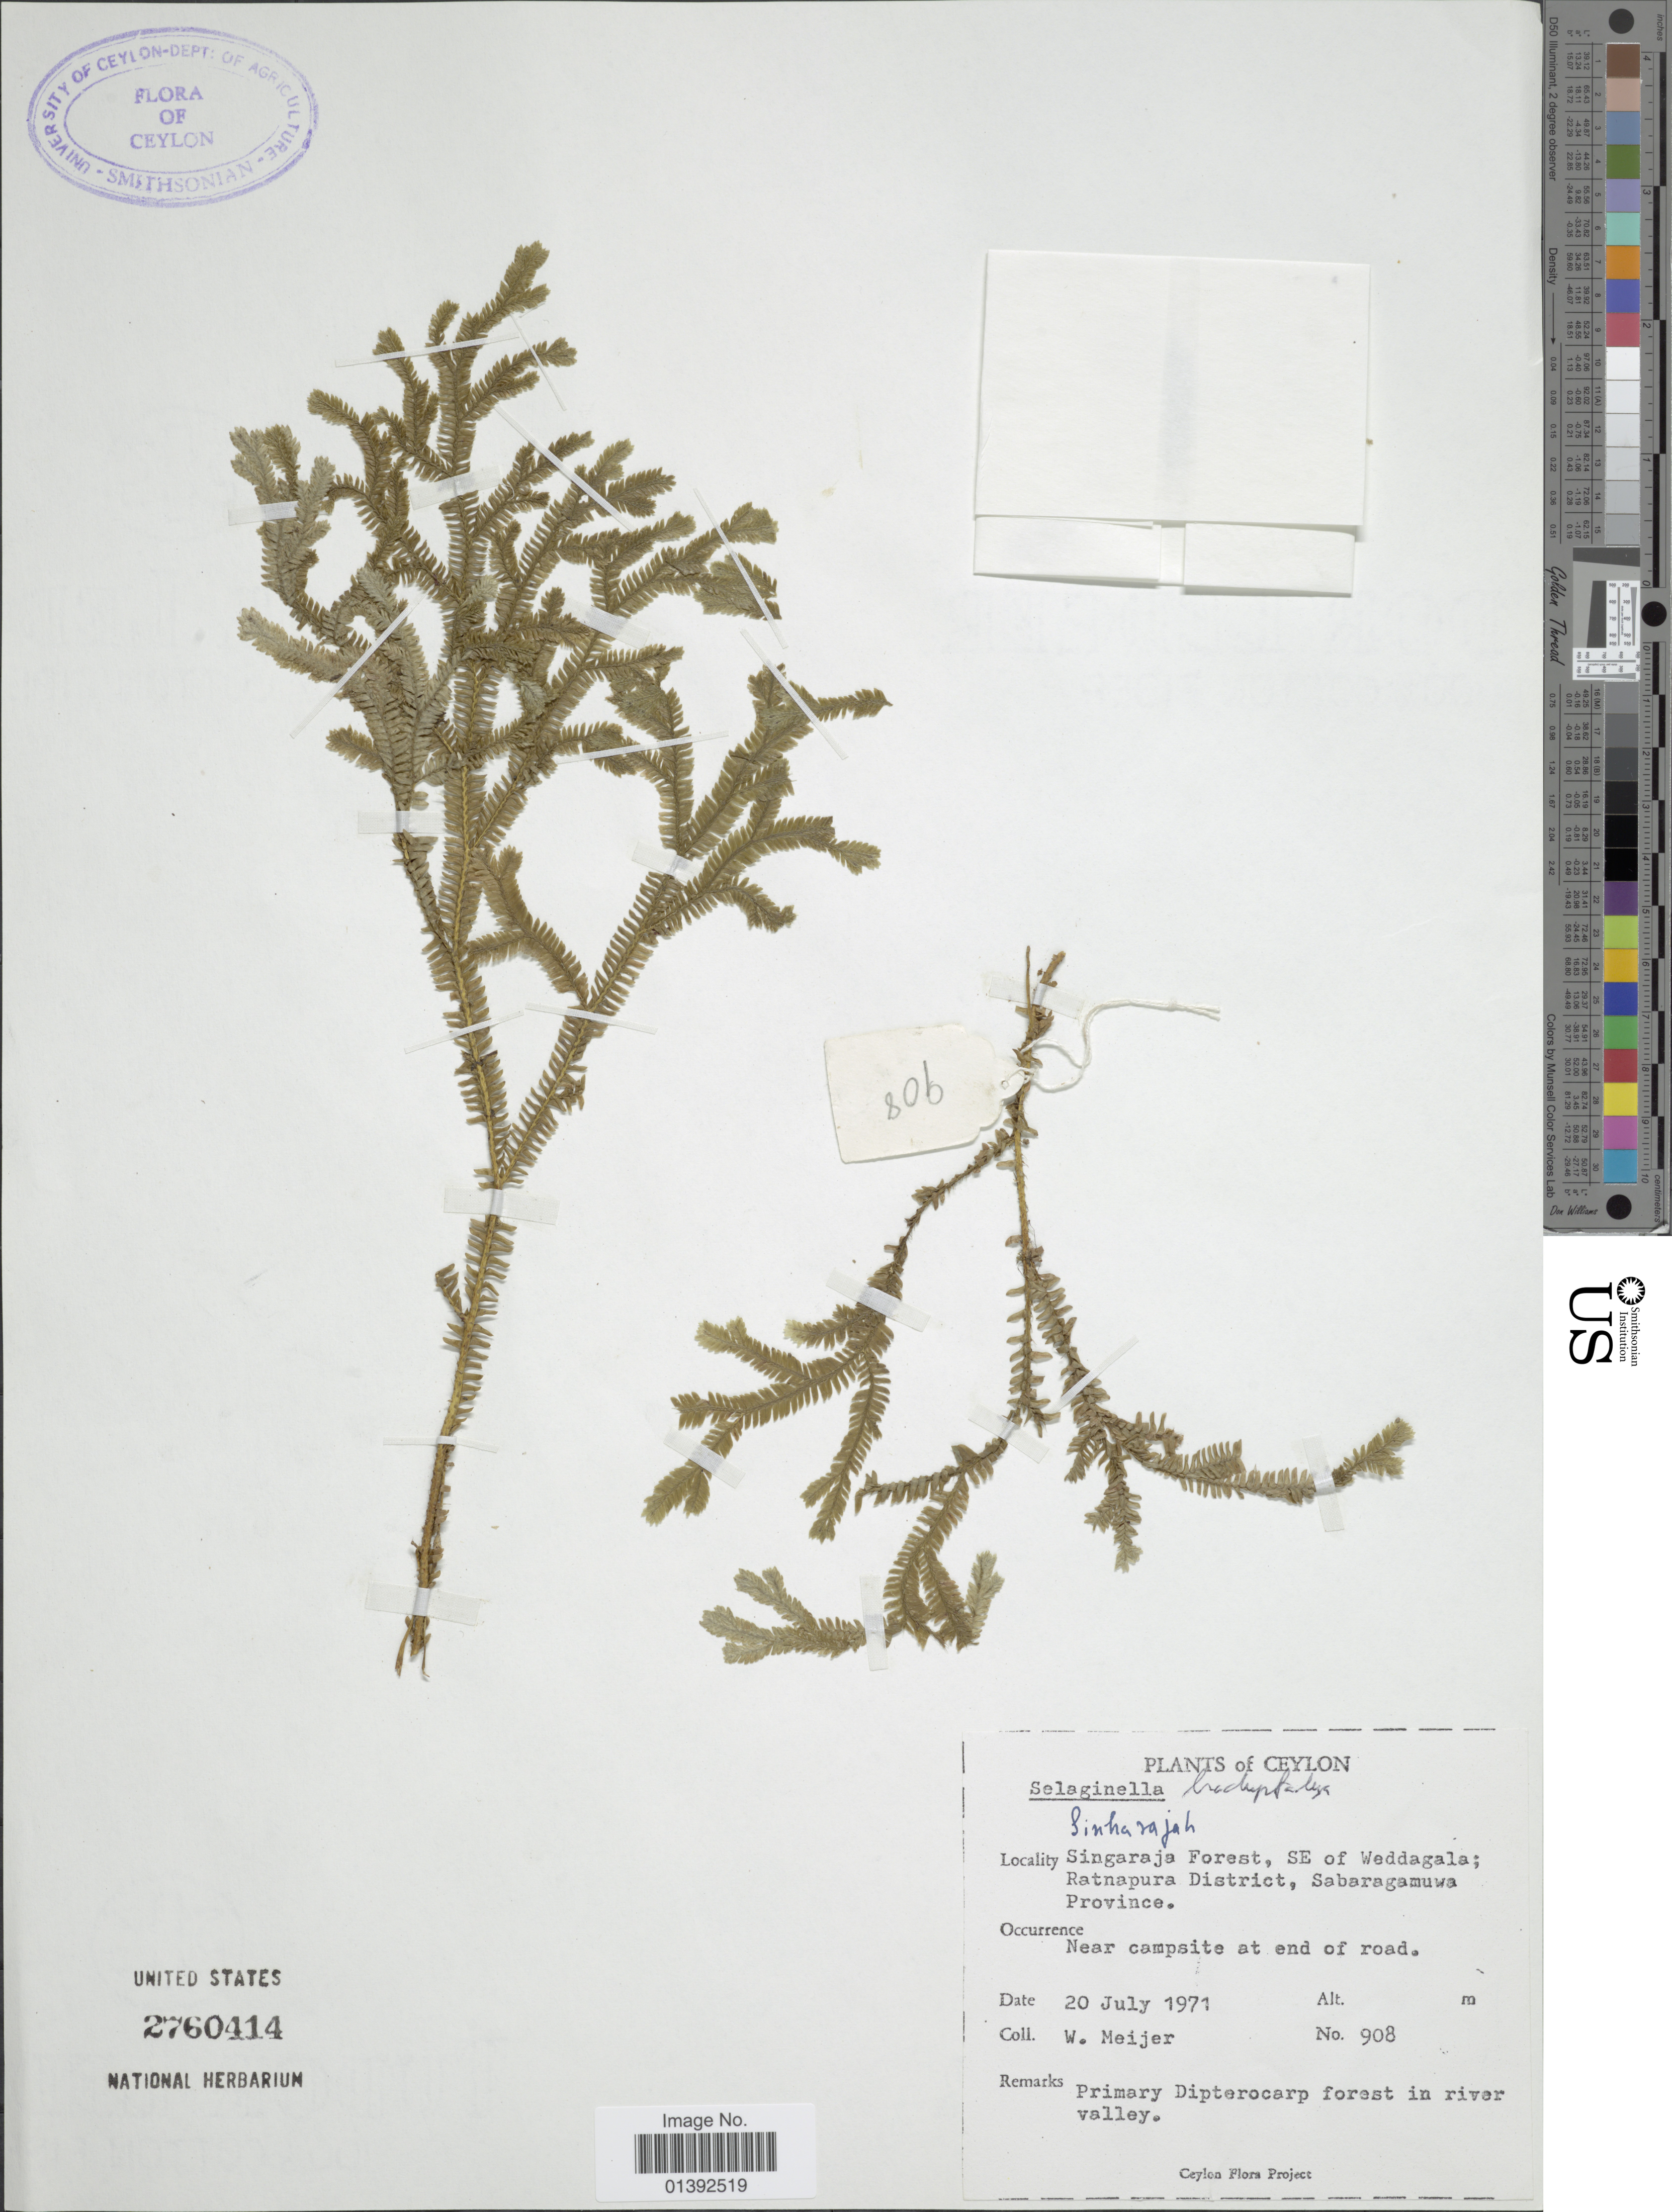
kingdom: Plantae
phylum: Tracheophyta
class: Lycopodiopsida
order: Selaginellales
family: Selaginellaceae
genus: Selaginella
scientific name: Selaginella brachystachya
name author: (Hook. & Grev.) Spring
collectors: W. Meijer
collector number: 908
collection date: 1971-07-20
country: Sri Lanka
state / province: Sabaragamuwa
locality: Ceylon, Singaraja Forest, SE of Waddagala; Ratnaoura District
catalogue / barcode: US 2760414